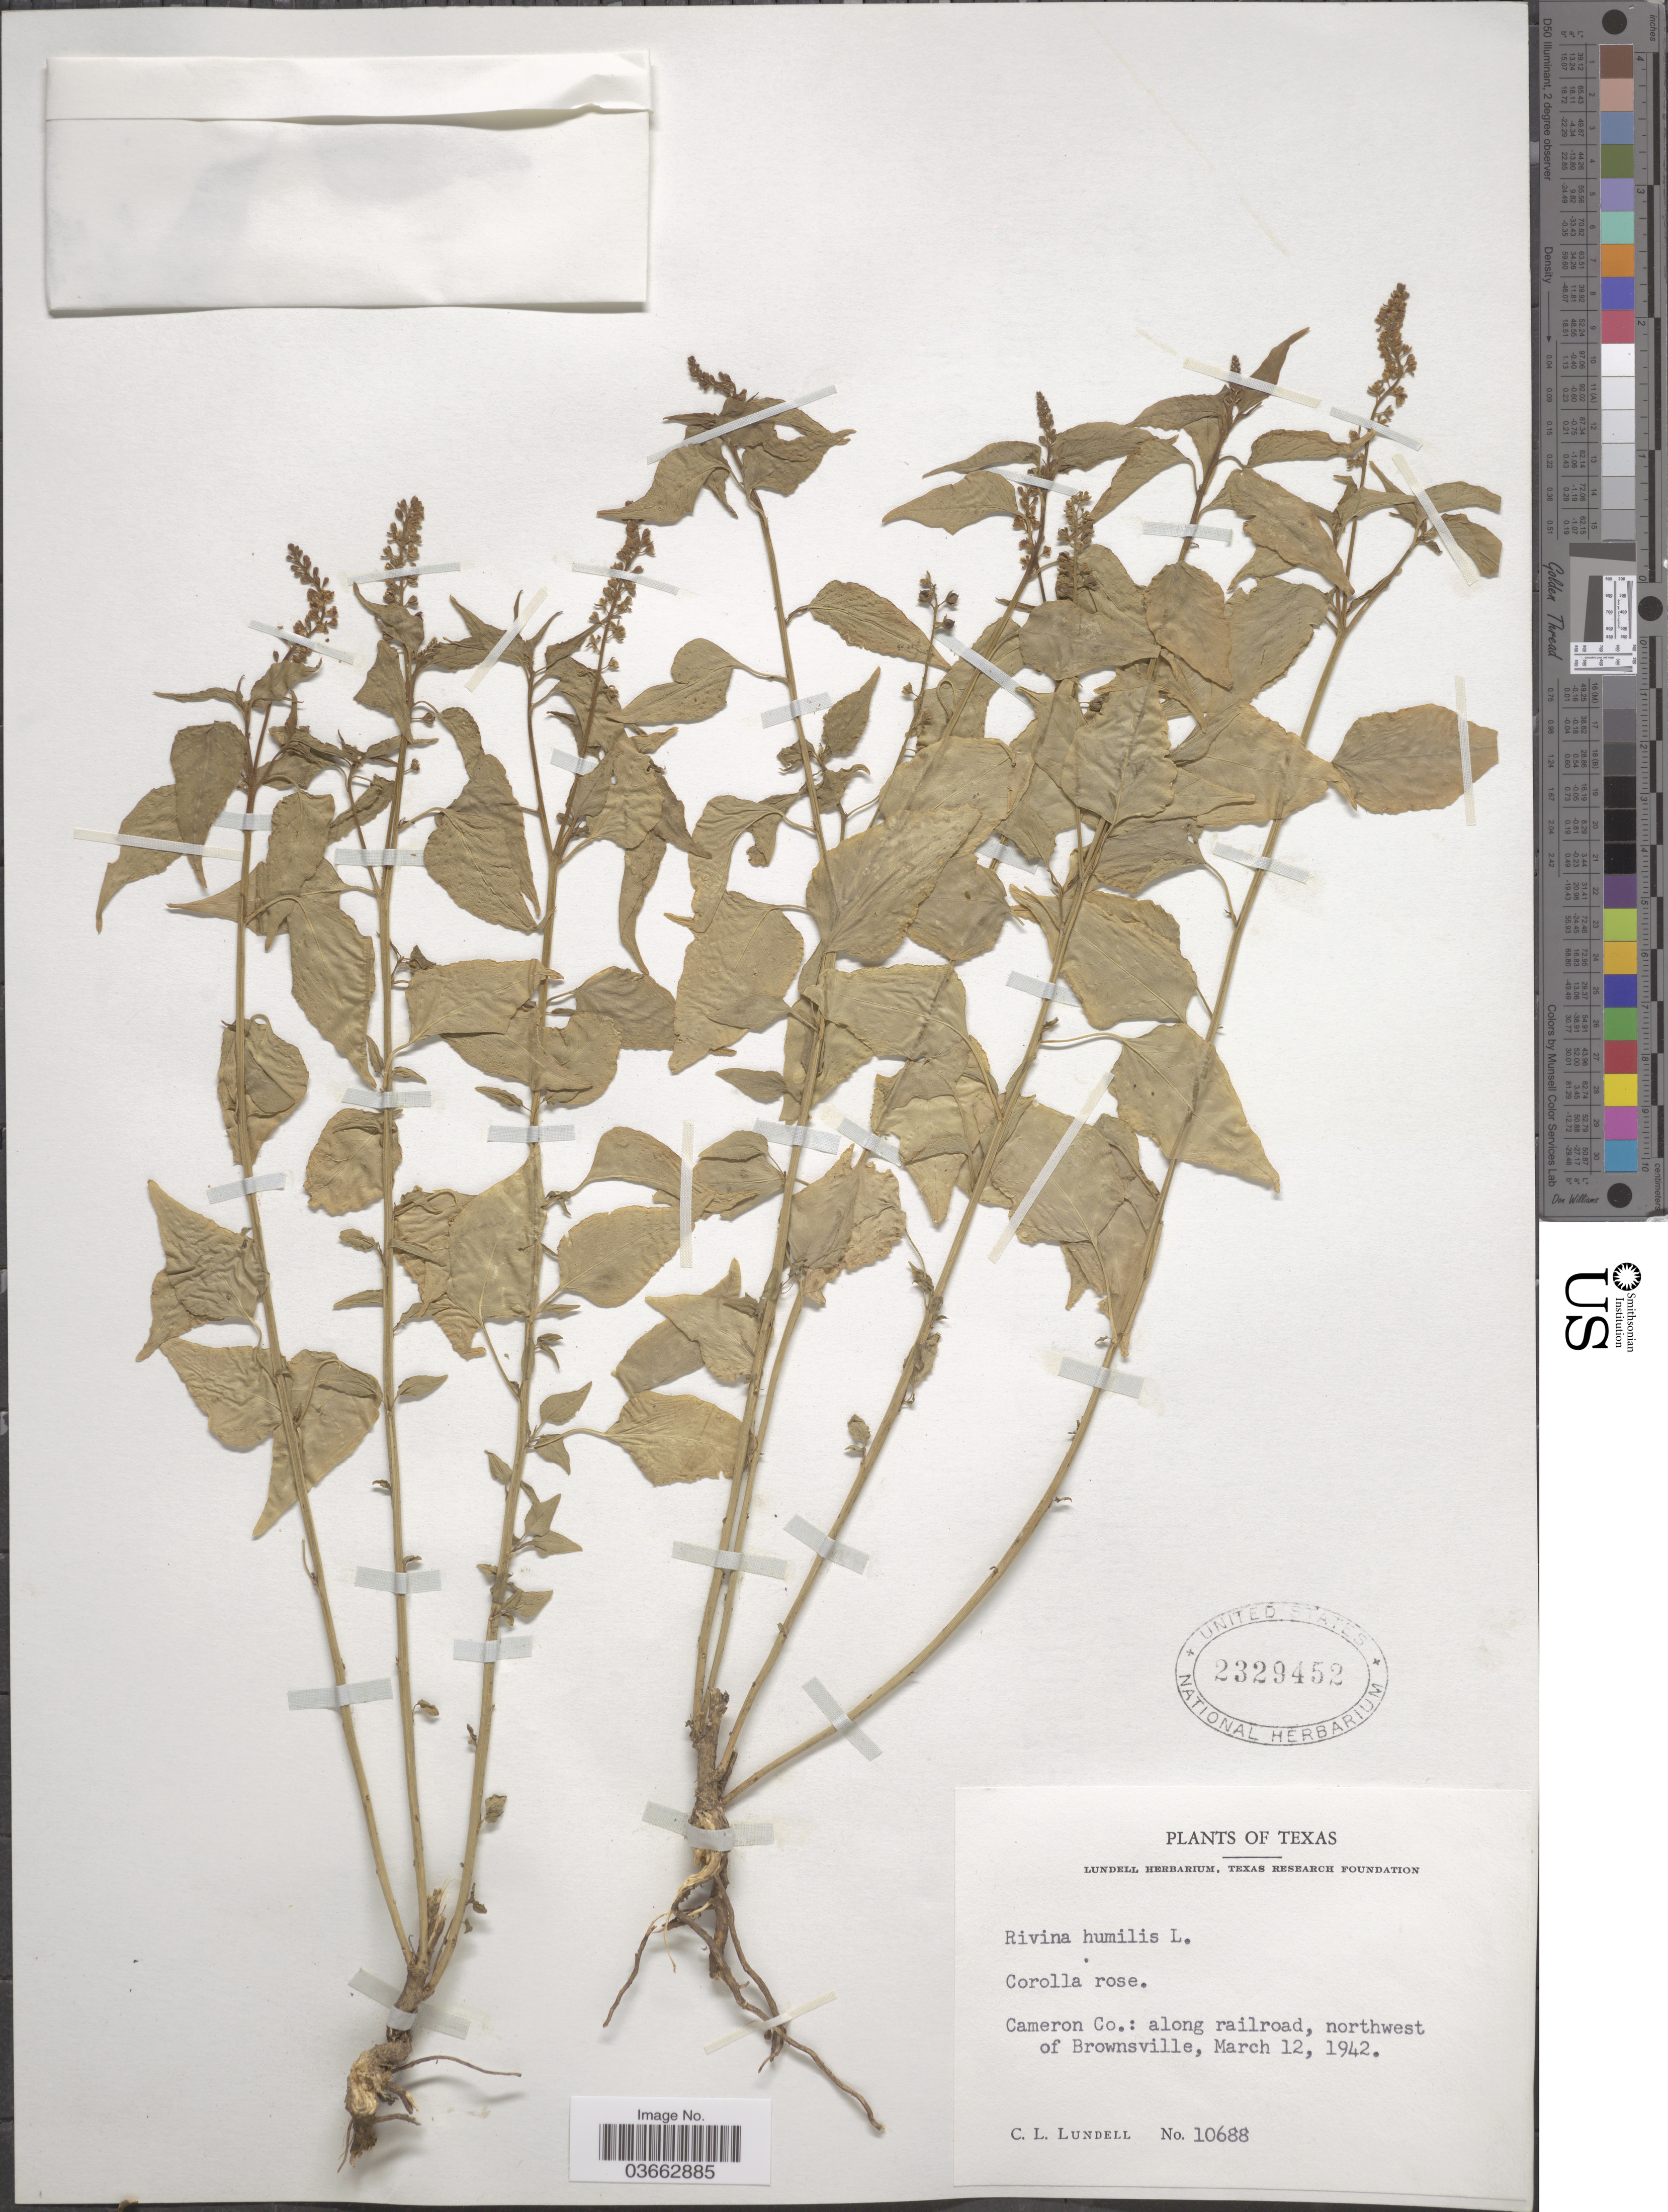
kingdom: Plantae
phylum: Tracheophyta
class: Magnoliopsida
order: Caryophyllales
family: Phytolaccaceae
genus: Rivina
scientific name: Rivina humilis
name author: L.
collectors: C. L. Lundell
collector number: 10688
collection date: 1942-03-12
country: United States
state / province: Texas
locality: Cameron Co.: along railroad, northwest of Brownsville.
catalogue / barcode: US 2329452